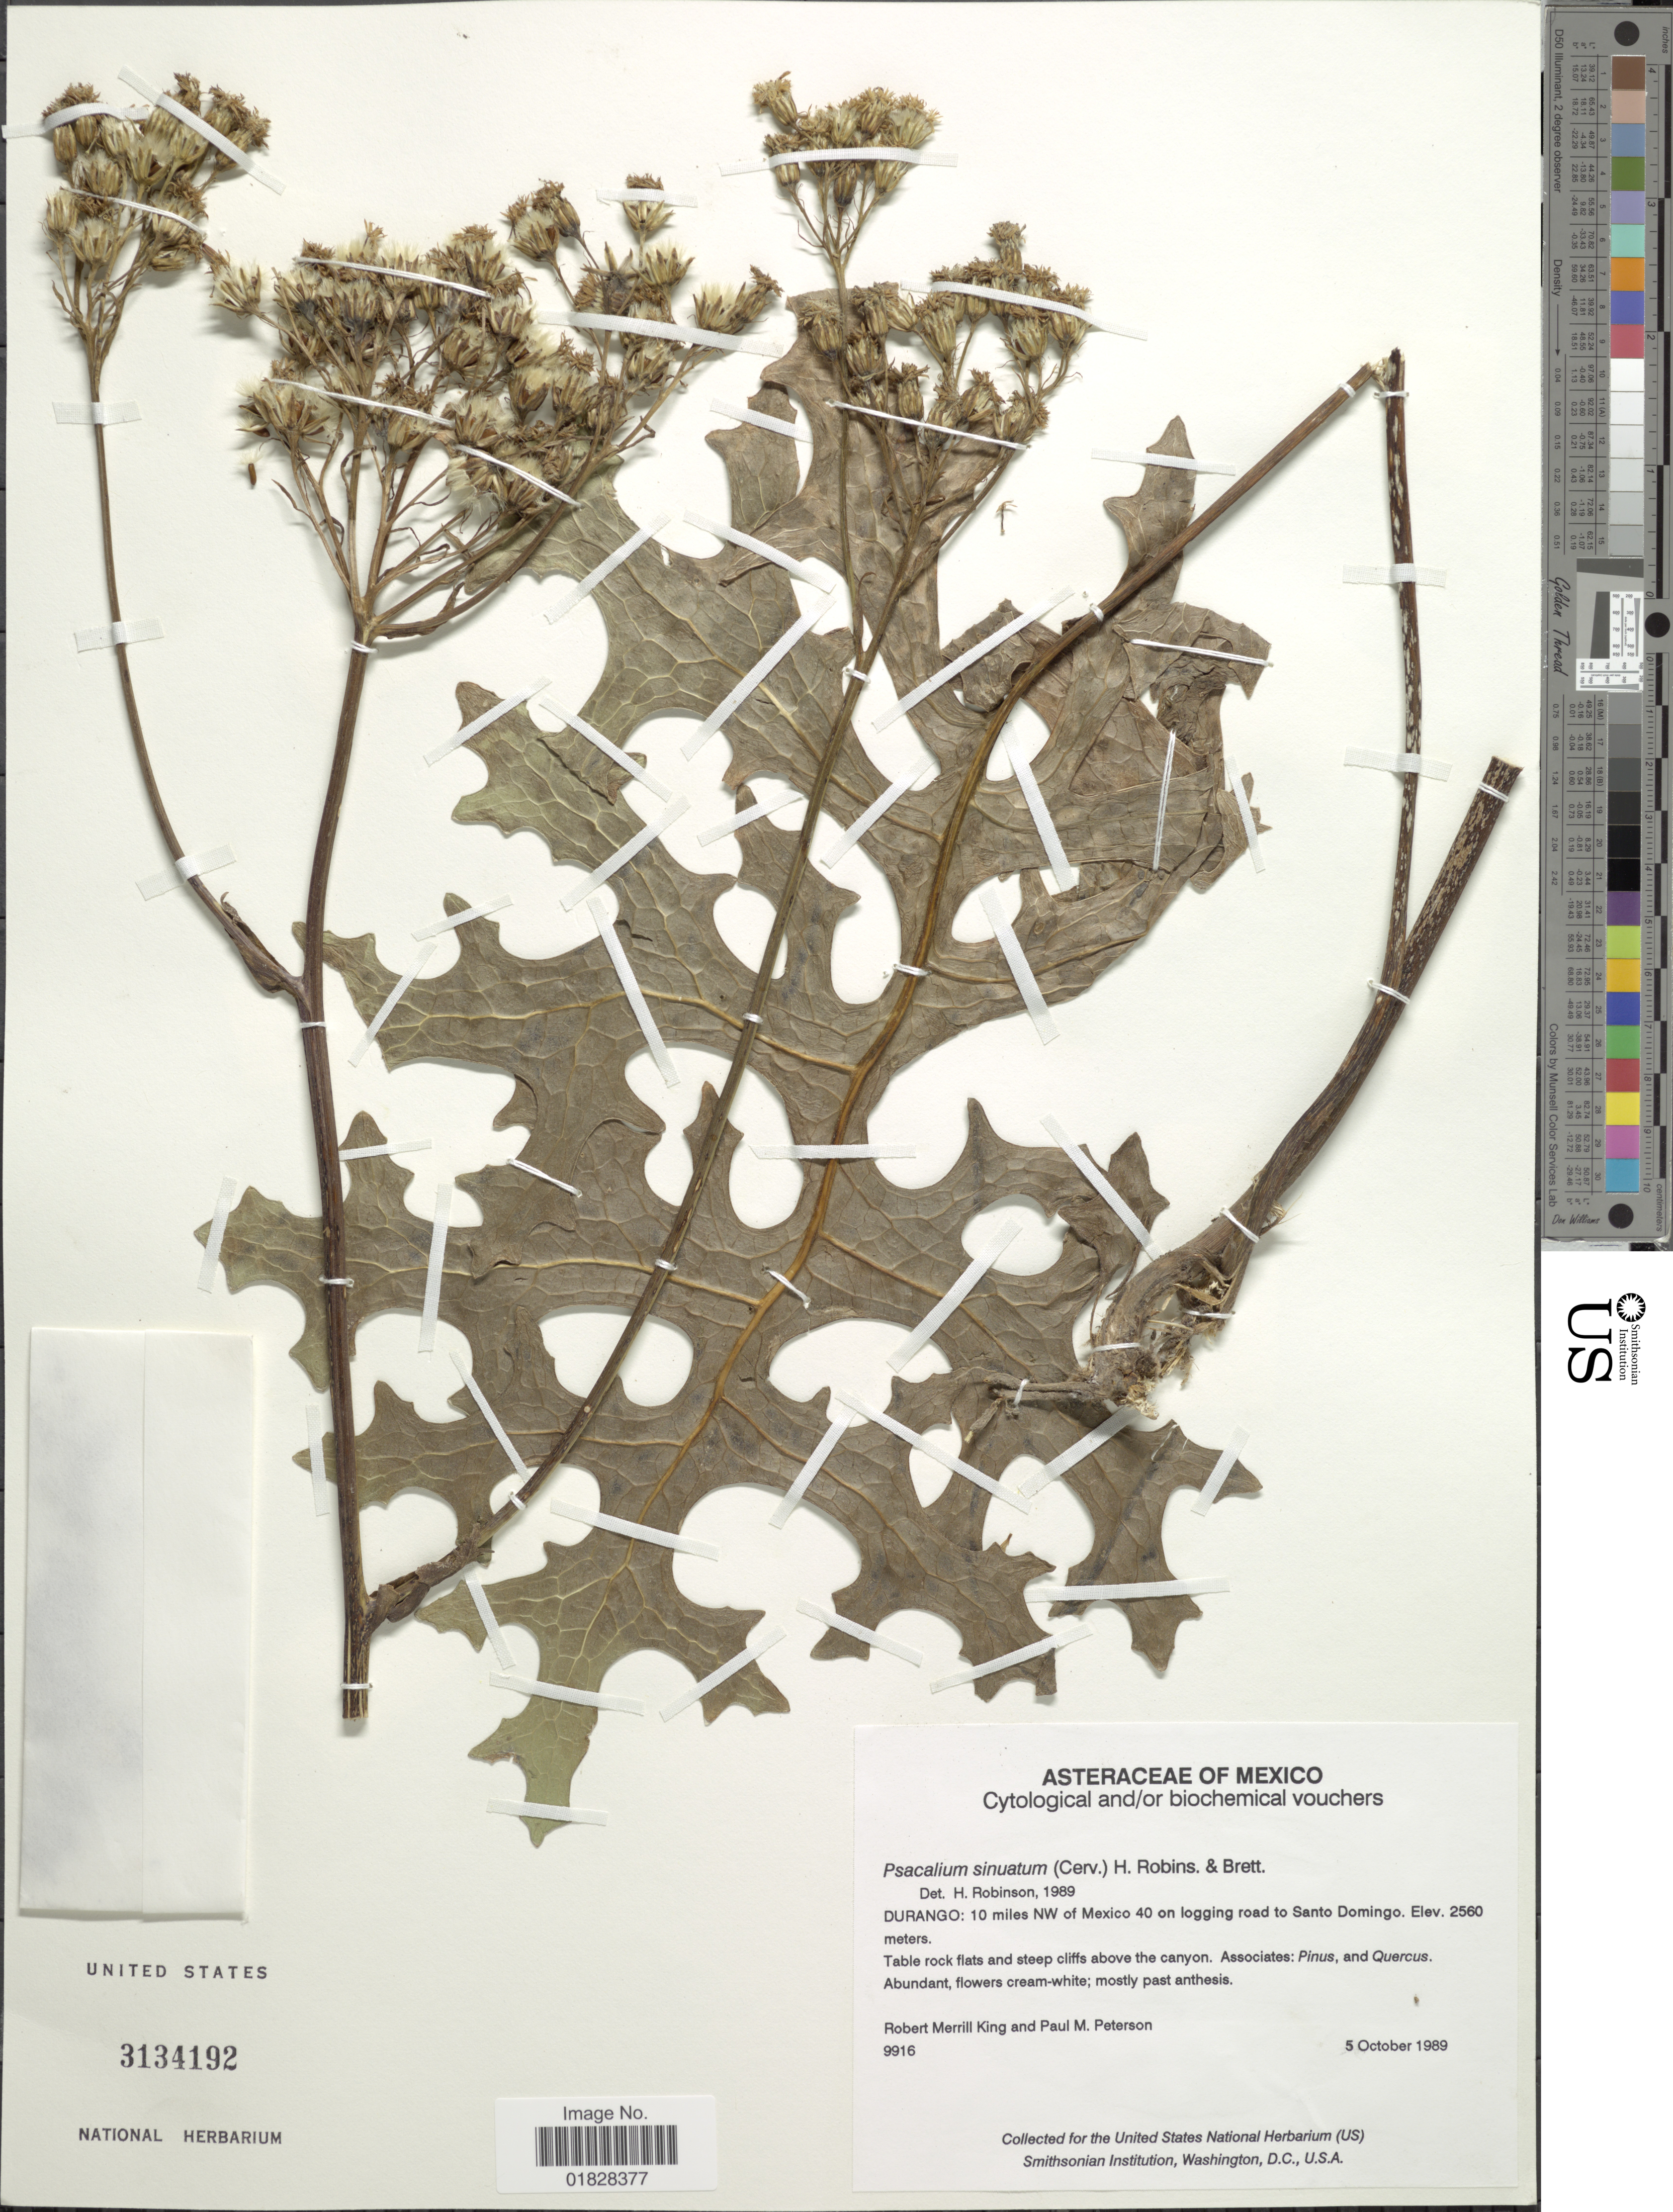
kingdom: Plantae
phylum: Tracheophyta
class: Magnoliopsida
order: Asterales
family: Asteraceae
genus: Psacalium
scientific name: Psacalium sinuatum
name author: (Cerv.) H. Rob. & Brettell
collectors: R. M. King & P. M. Peterson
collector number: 9916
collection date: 1989-10-05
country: Mexico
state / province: Durango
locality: Durango: 10 miles NW of Mexico 40 on logging road to Santo Domingo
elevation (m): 2560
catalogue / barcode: US 3134192